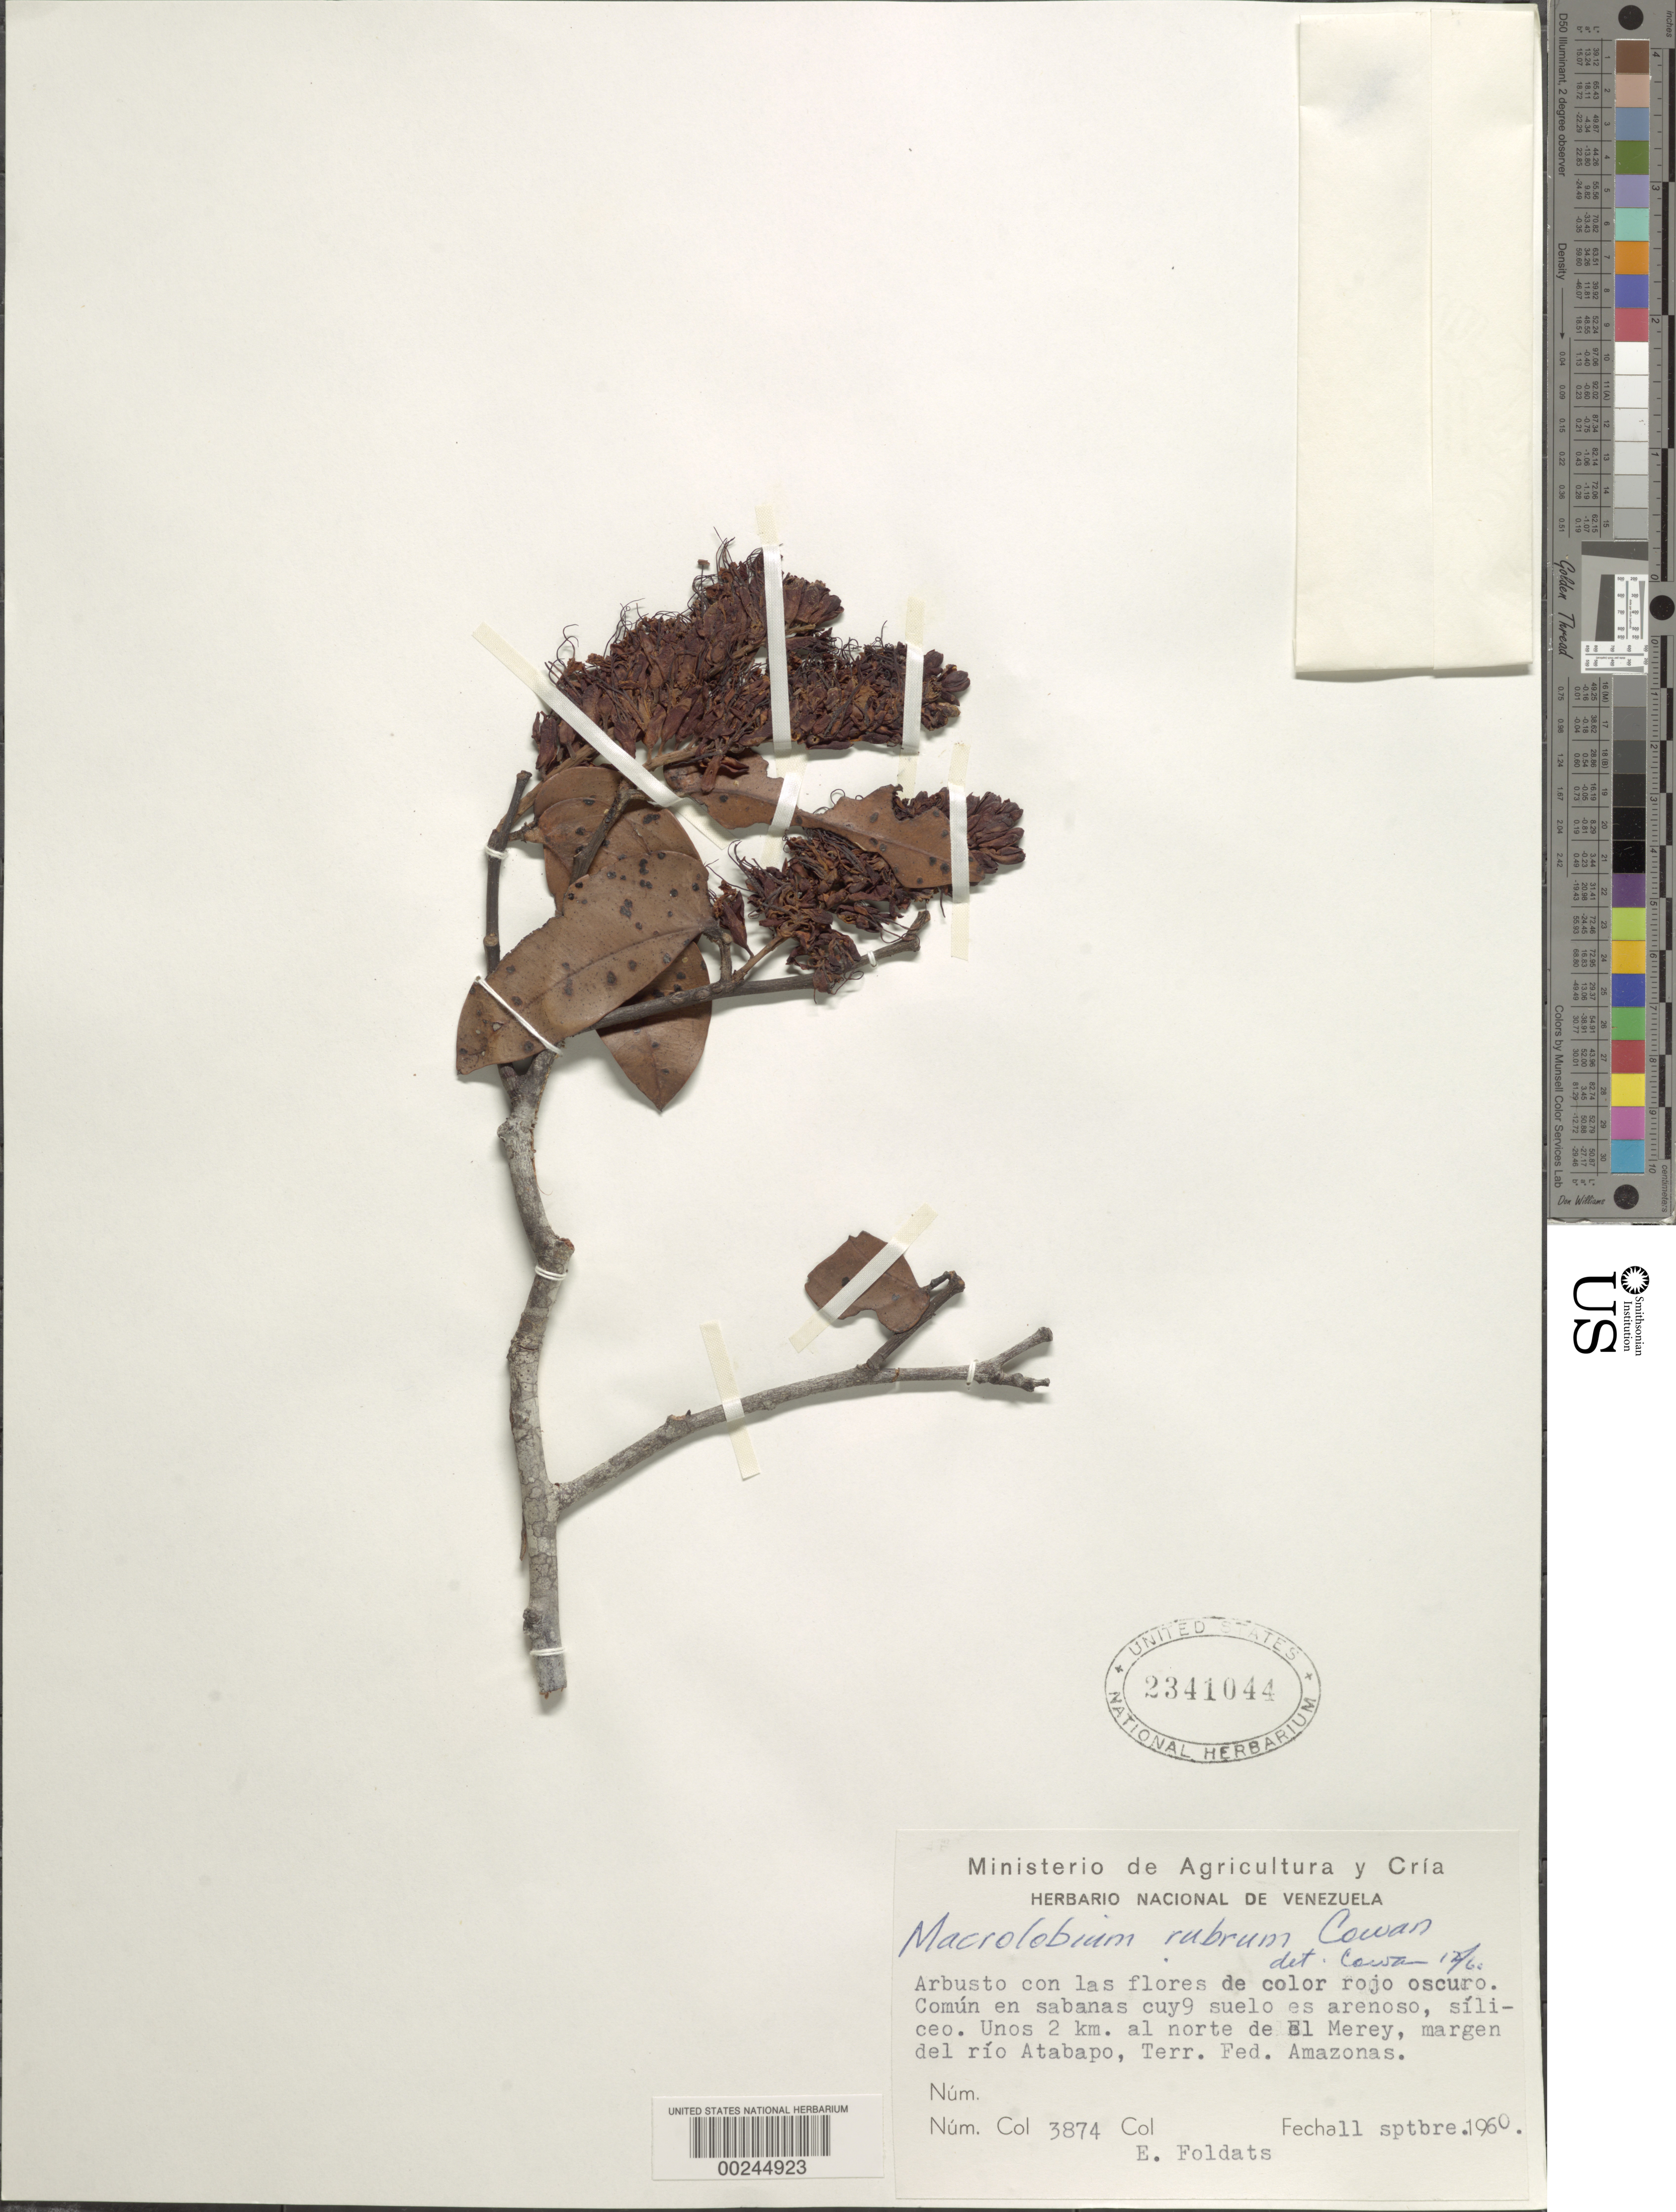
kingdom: Plantae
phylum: Tracheophyta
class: Magnoliopsida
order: Fabales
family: Fabaceae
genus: Macrolobium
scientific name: Macrolobium rubrum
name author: R.S. Cowan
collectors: E. Foldats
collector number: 3874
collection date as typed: Sep 1960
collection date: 1960-09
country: Venezuela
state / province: Amazonas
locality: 2 km N of El Merey, edge of Rio Atabapo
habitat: Savanna which is sandy soil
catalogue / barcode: US 2341044